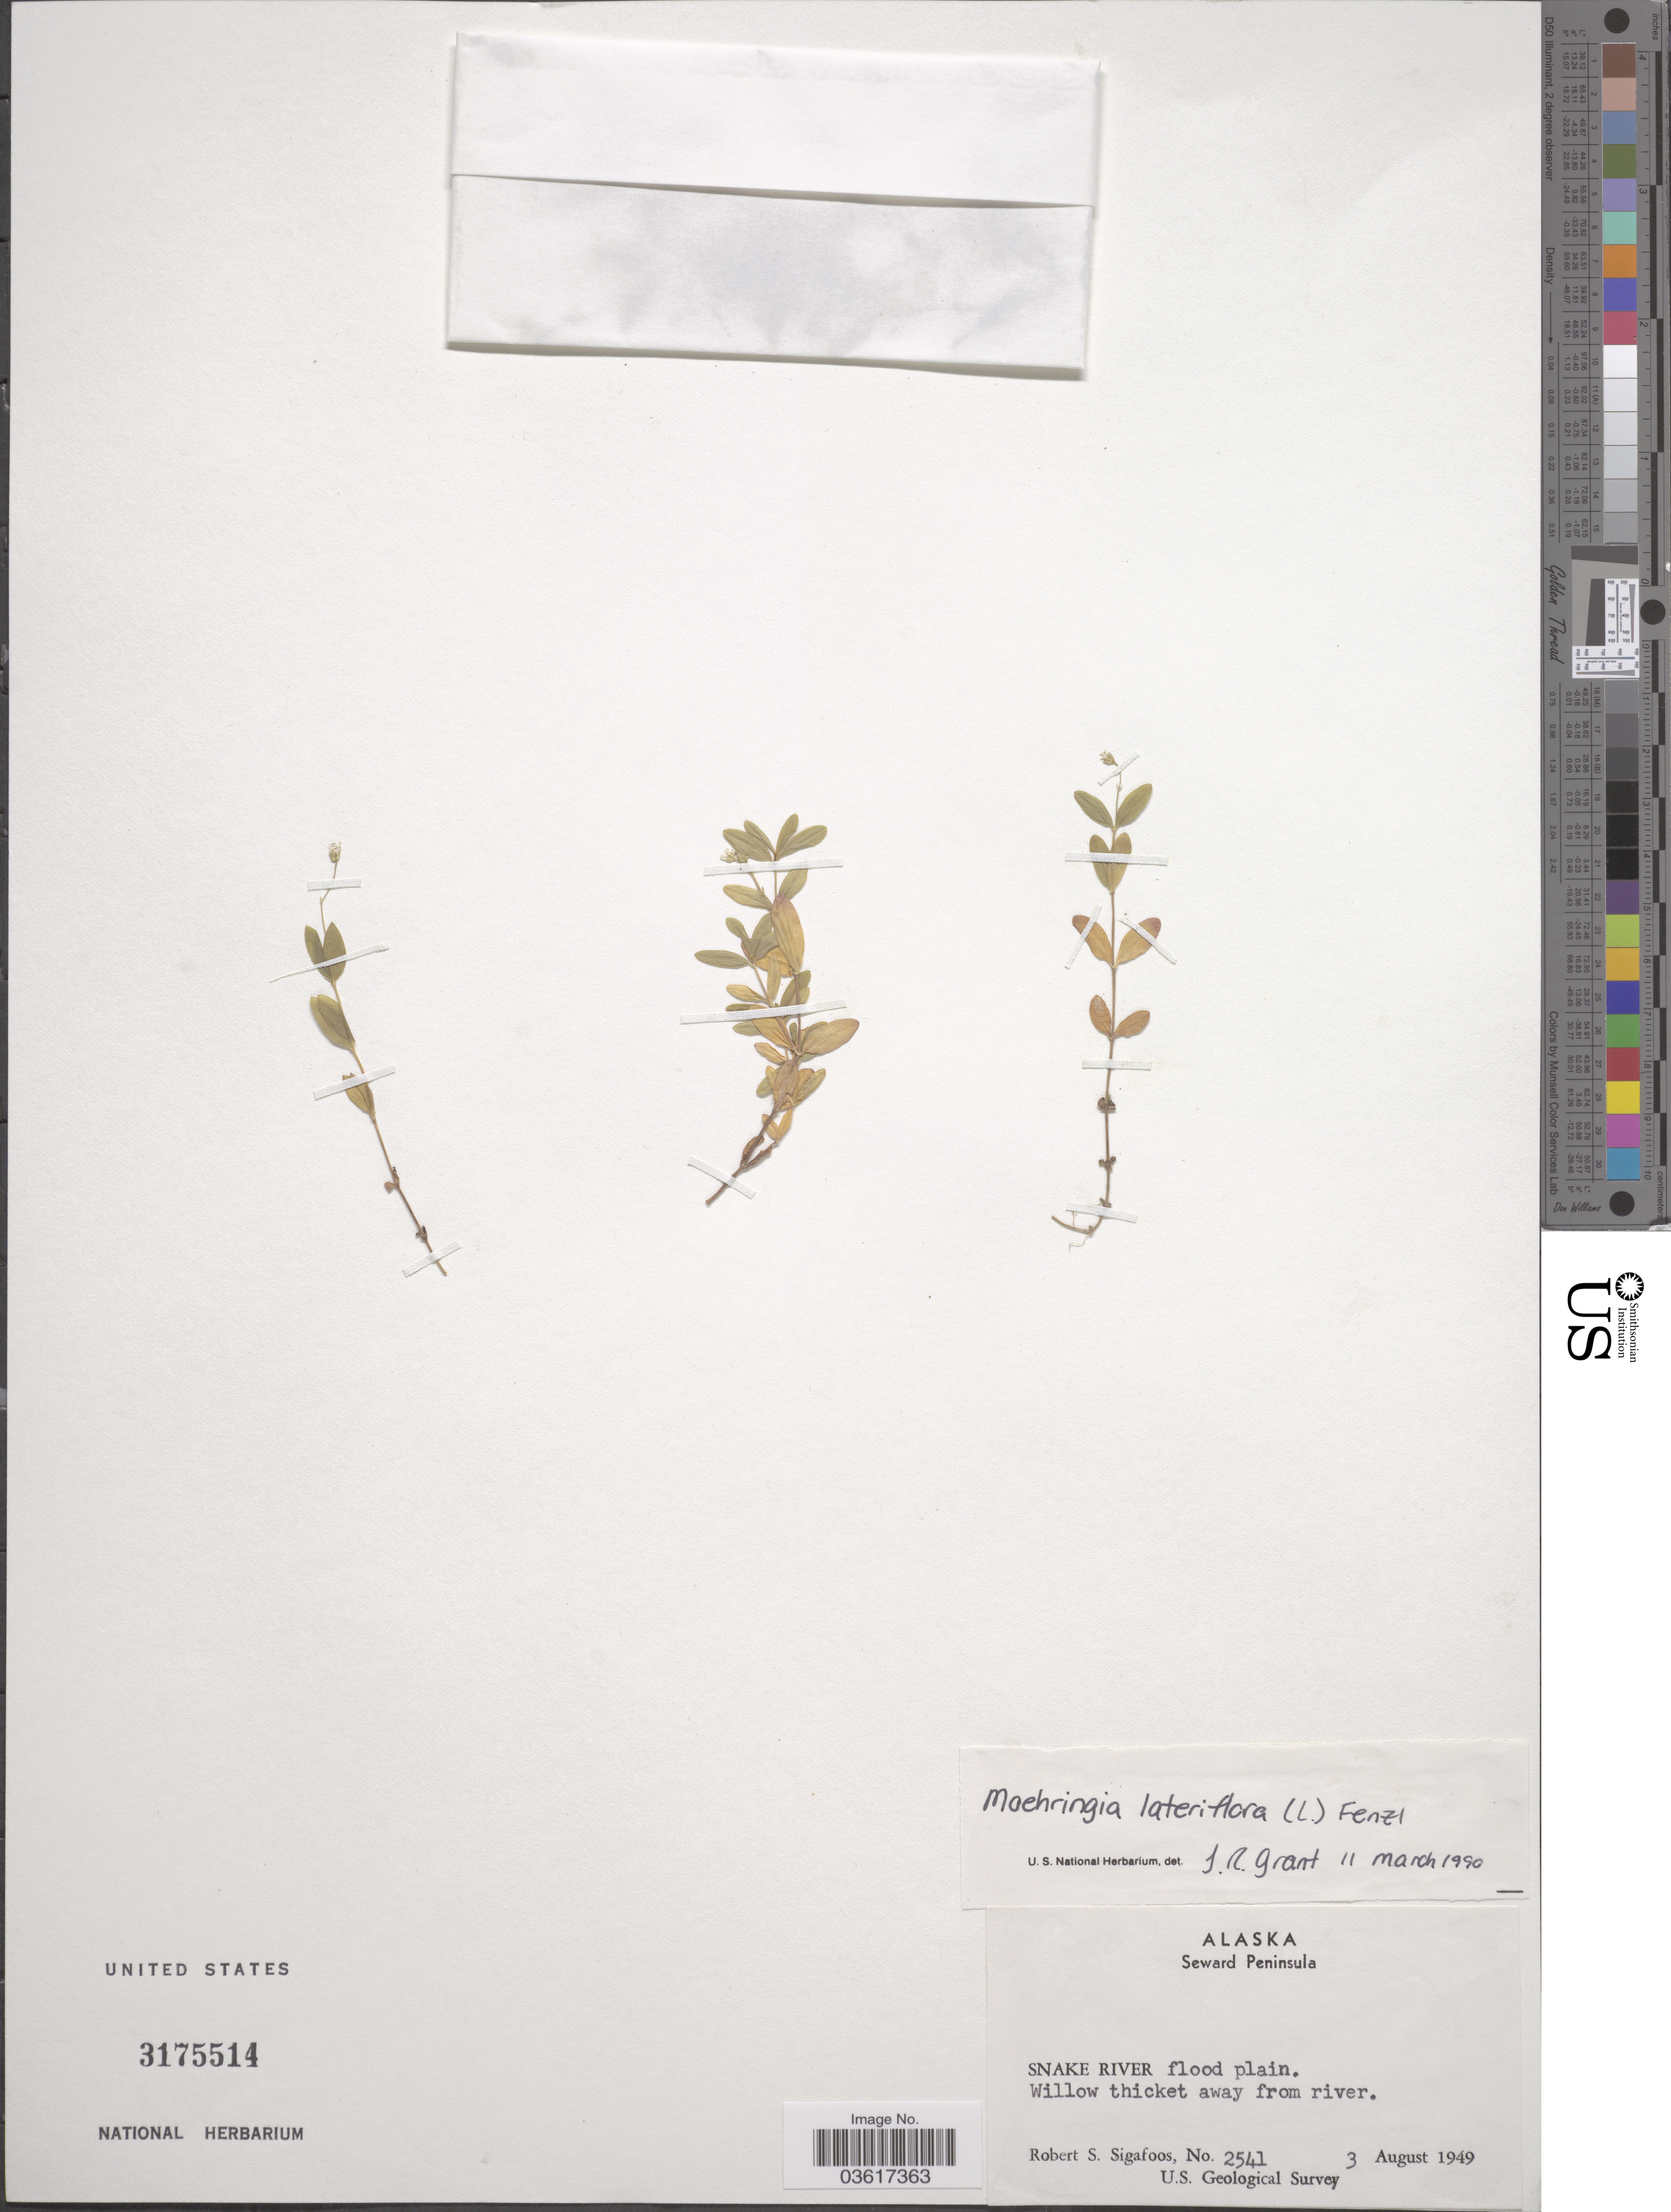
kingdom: Plantae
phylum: Tracheophyta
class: Magnoliopsida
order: Caryophyllales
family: Caryophyllaceae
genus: Moehringia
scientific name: Moehringia lateriflora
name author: (L.) Fenzl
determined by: Grant, J. R., (SWITZERLAND)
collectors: R. Sigafoos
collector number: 2541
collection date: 1949-08-03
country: United States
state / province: Alaska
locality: Seward Peninsula. Snake River flood plain.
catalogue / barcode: US 3175514